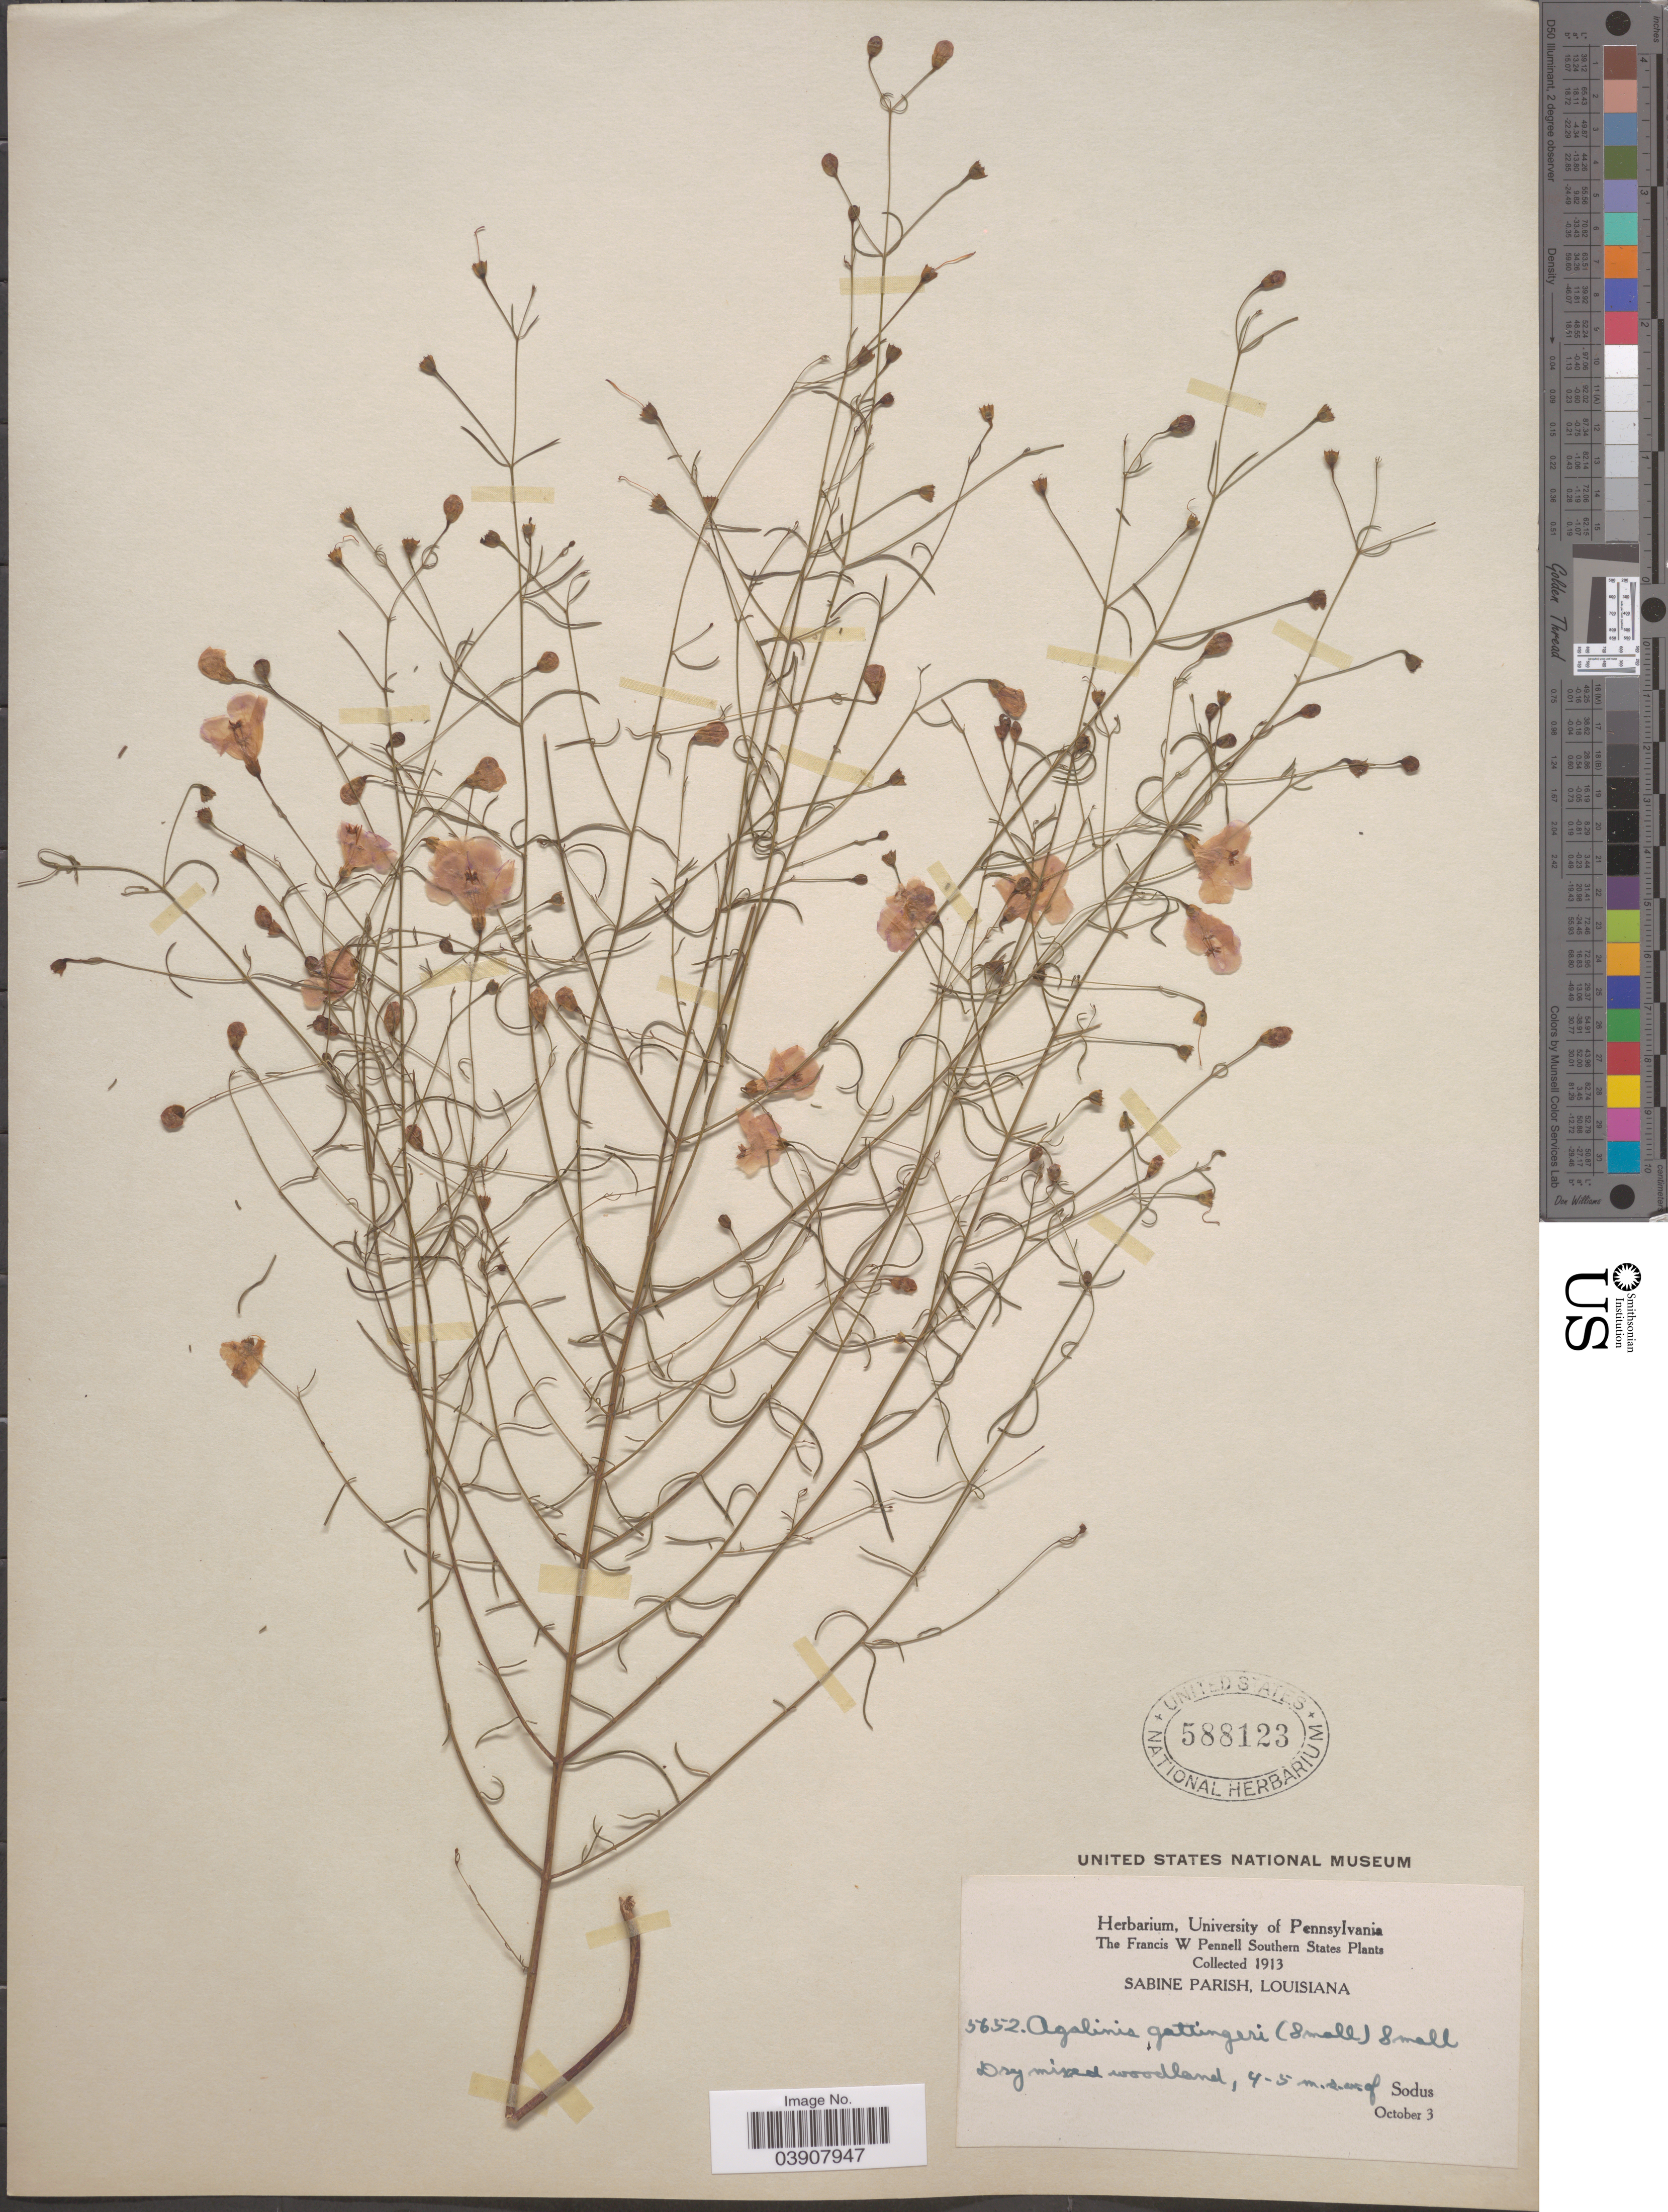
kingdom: Plantae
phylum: Tracheophyta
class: Magnoliopsida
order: Lamiales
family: Orobanchaceae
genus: Agalinis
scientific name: Agalinis gattingeri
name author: (Small) Small ex Britton & A. Br.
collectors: F. W. Pennell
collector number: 5652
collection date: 1913-10-03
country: United States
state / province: Louisiana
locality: Southern States. Sabine Parish. 4-5 m. s. w. of Sodus.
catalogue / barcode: US 588123